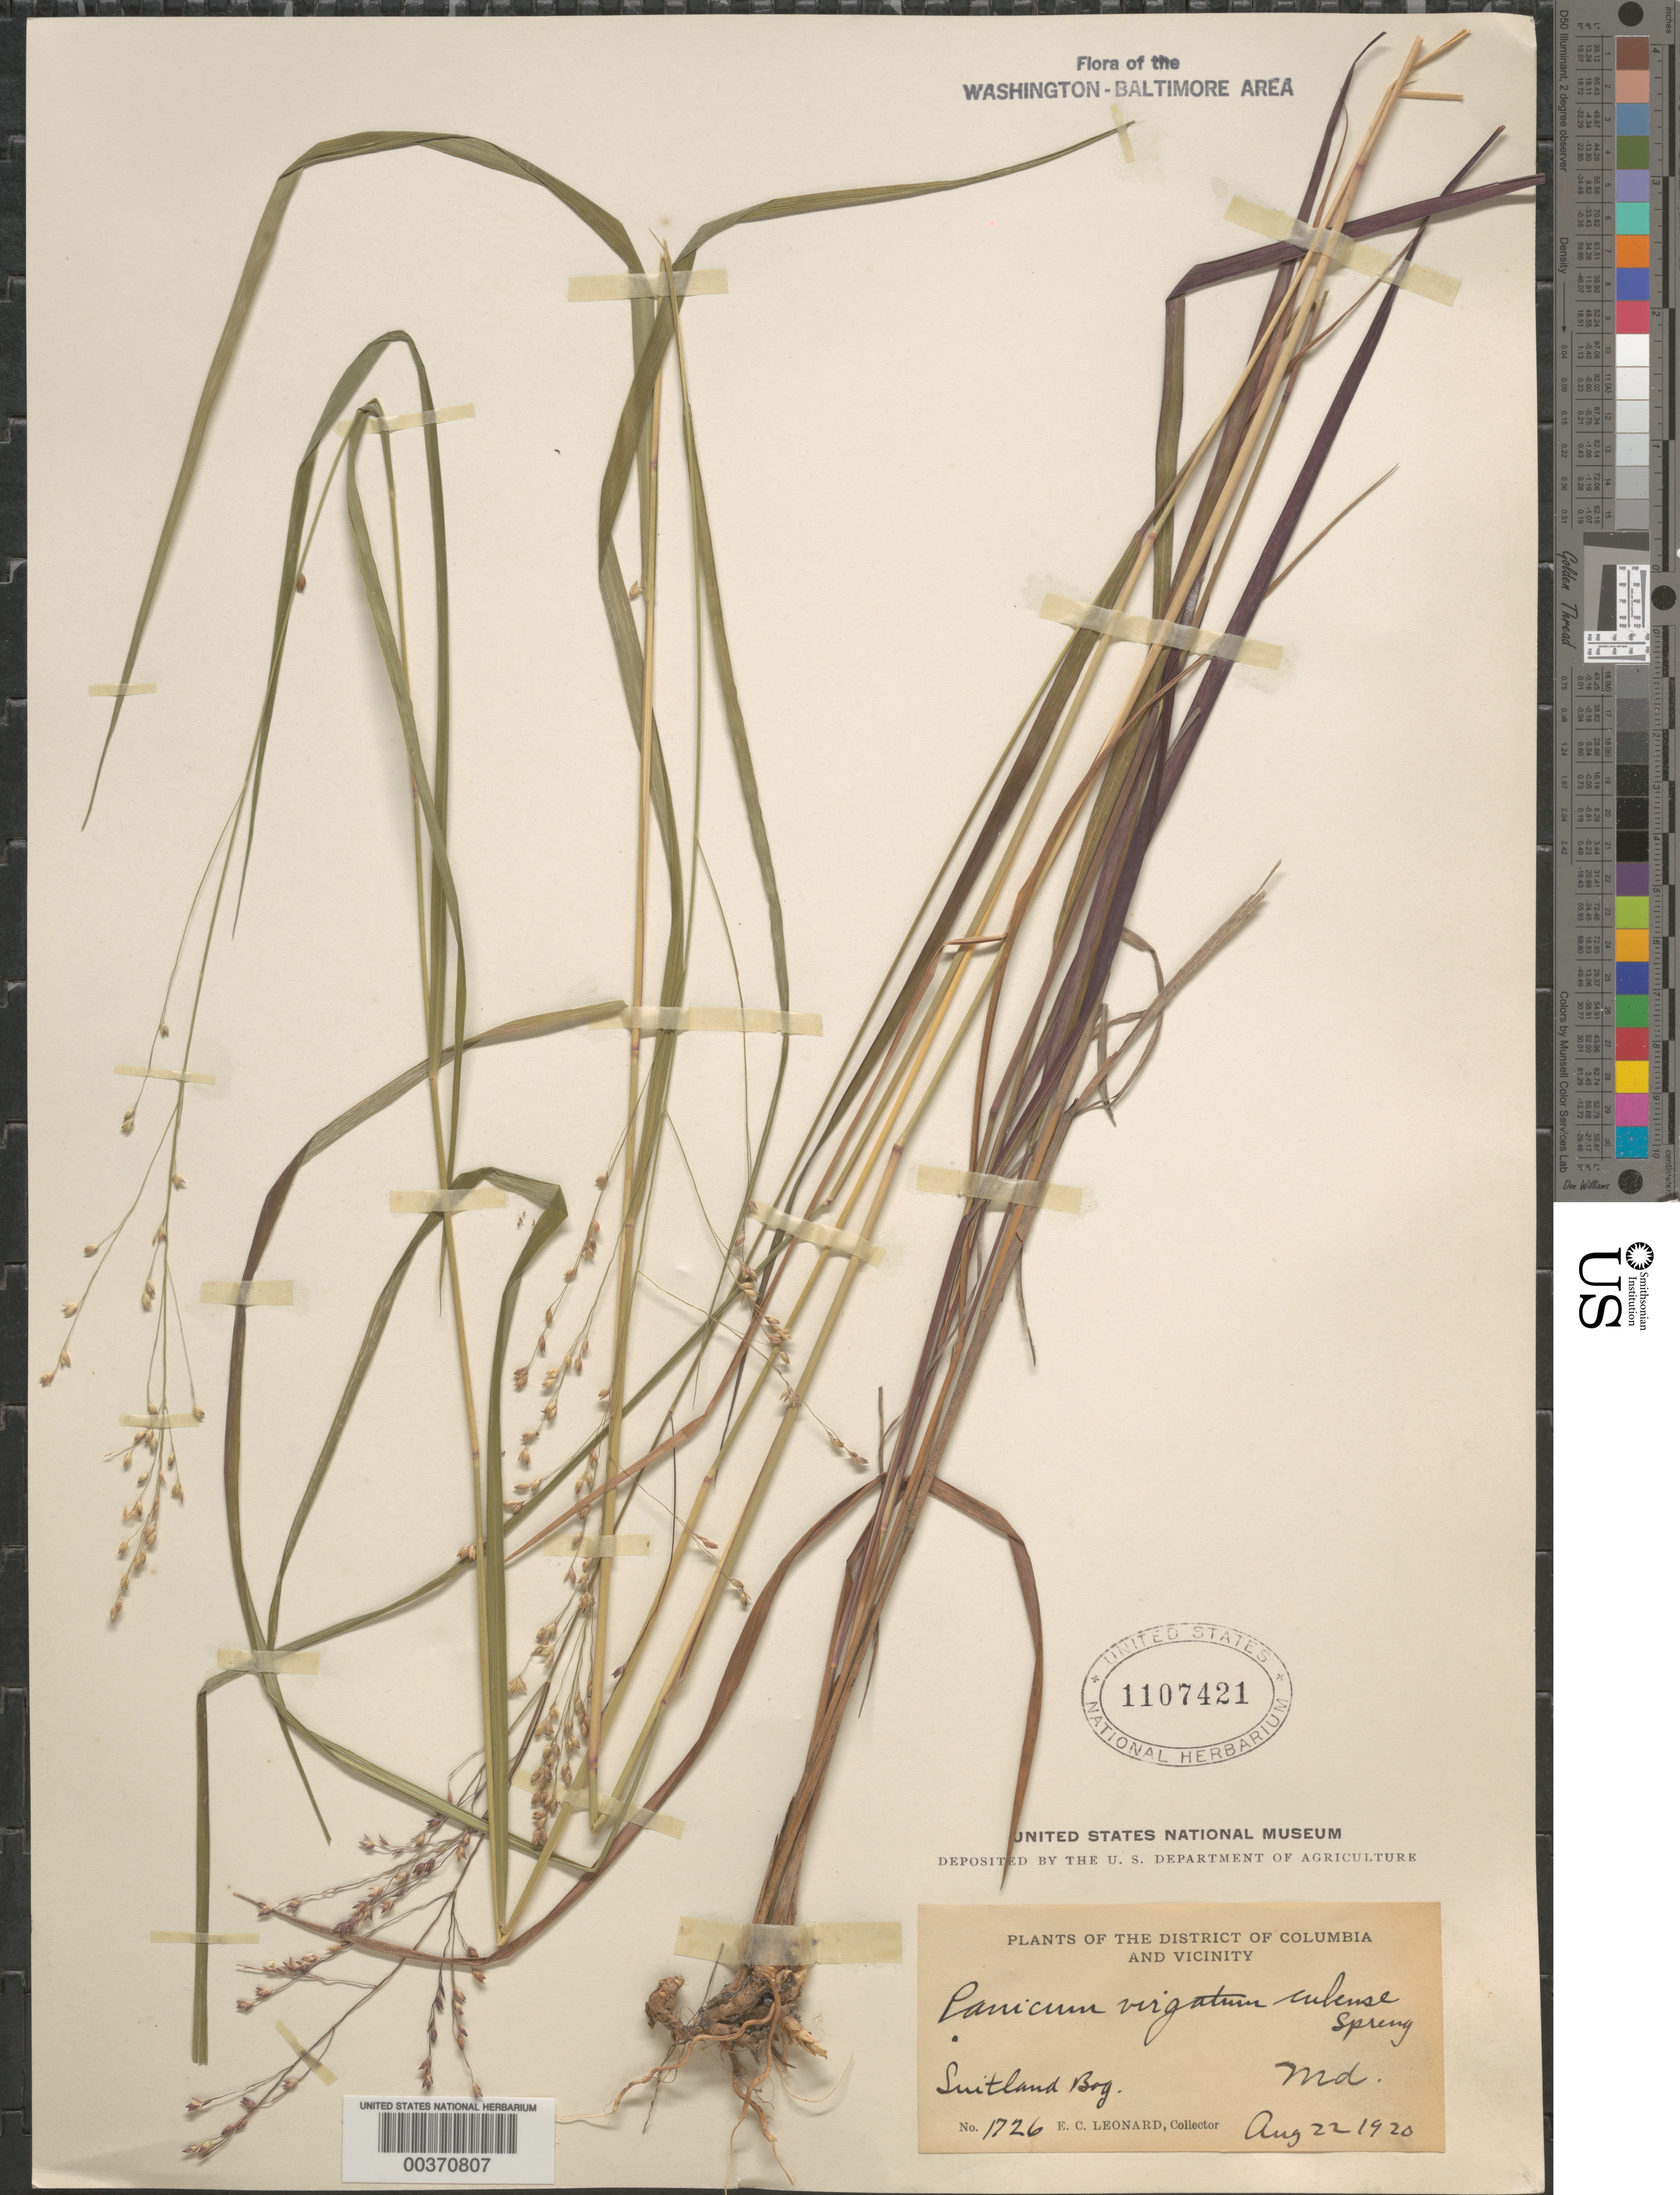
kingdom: Plantae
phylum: Tracheophyta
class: Liliopsida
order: Poales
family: Poaceae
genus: Panicum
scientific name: Panicum virgatum var. cubense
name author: Griseb.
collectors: E. C. Leonard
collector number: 1726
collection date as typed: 22 Aug 1920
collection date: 1920-08-22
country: United States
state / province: Maryland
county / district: Prince George's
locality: Suitland Bog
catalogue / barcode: US 1107421